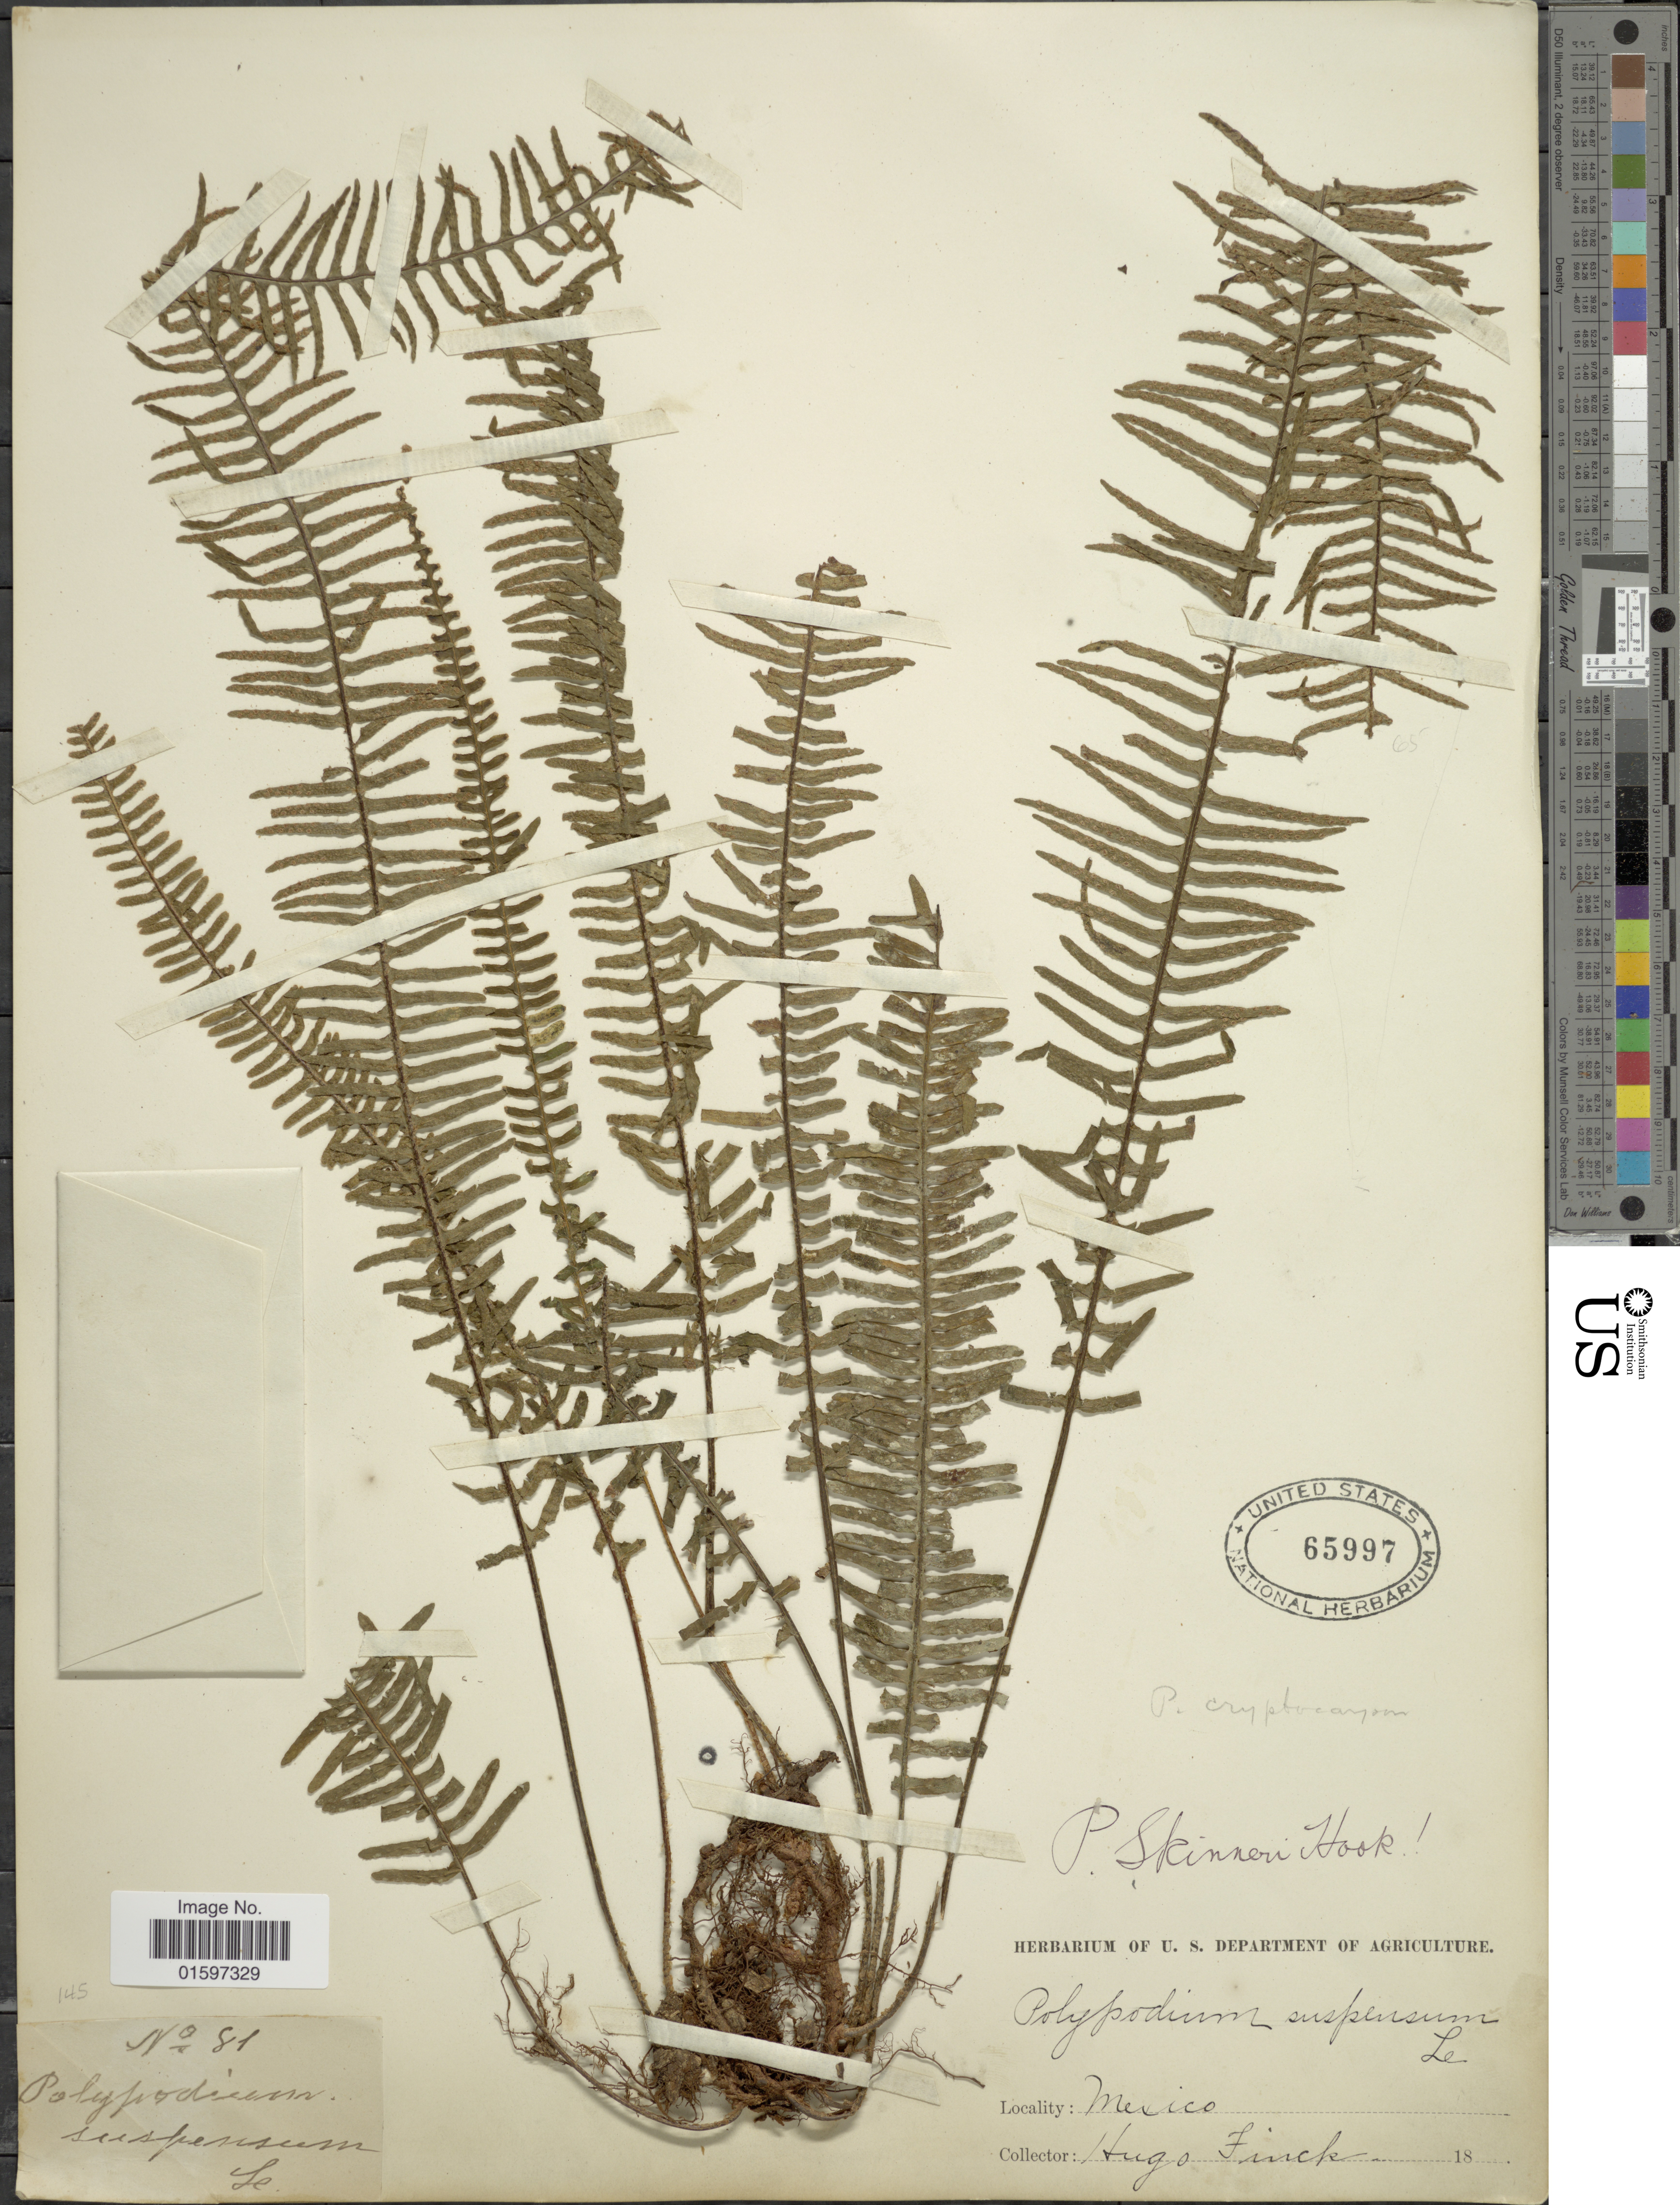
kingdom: Plantae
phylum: Tracheophyta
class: Polypodiopsida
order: Polypodiales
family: Polypodiaceae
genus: Pleopeltis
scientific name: Pleopeltis cryptocarpa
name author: (Fée) A.R. Sm. & Tejero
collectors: H. Finck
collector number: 81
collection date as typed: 18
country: Mexico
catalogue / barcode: US 65997